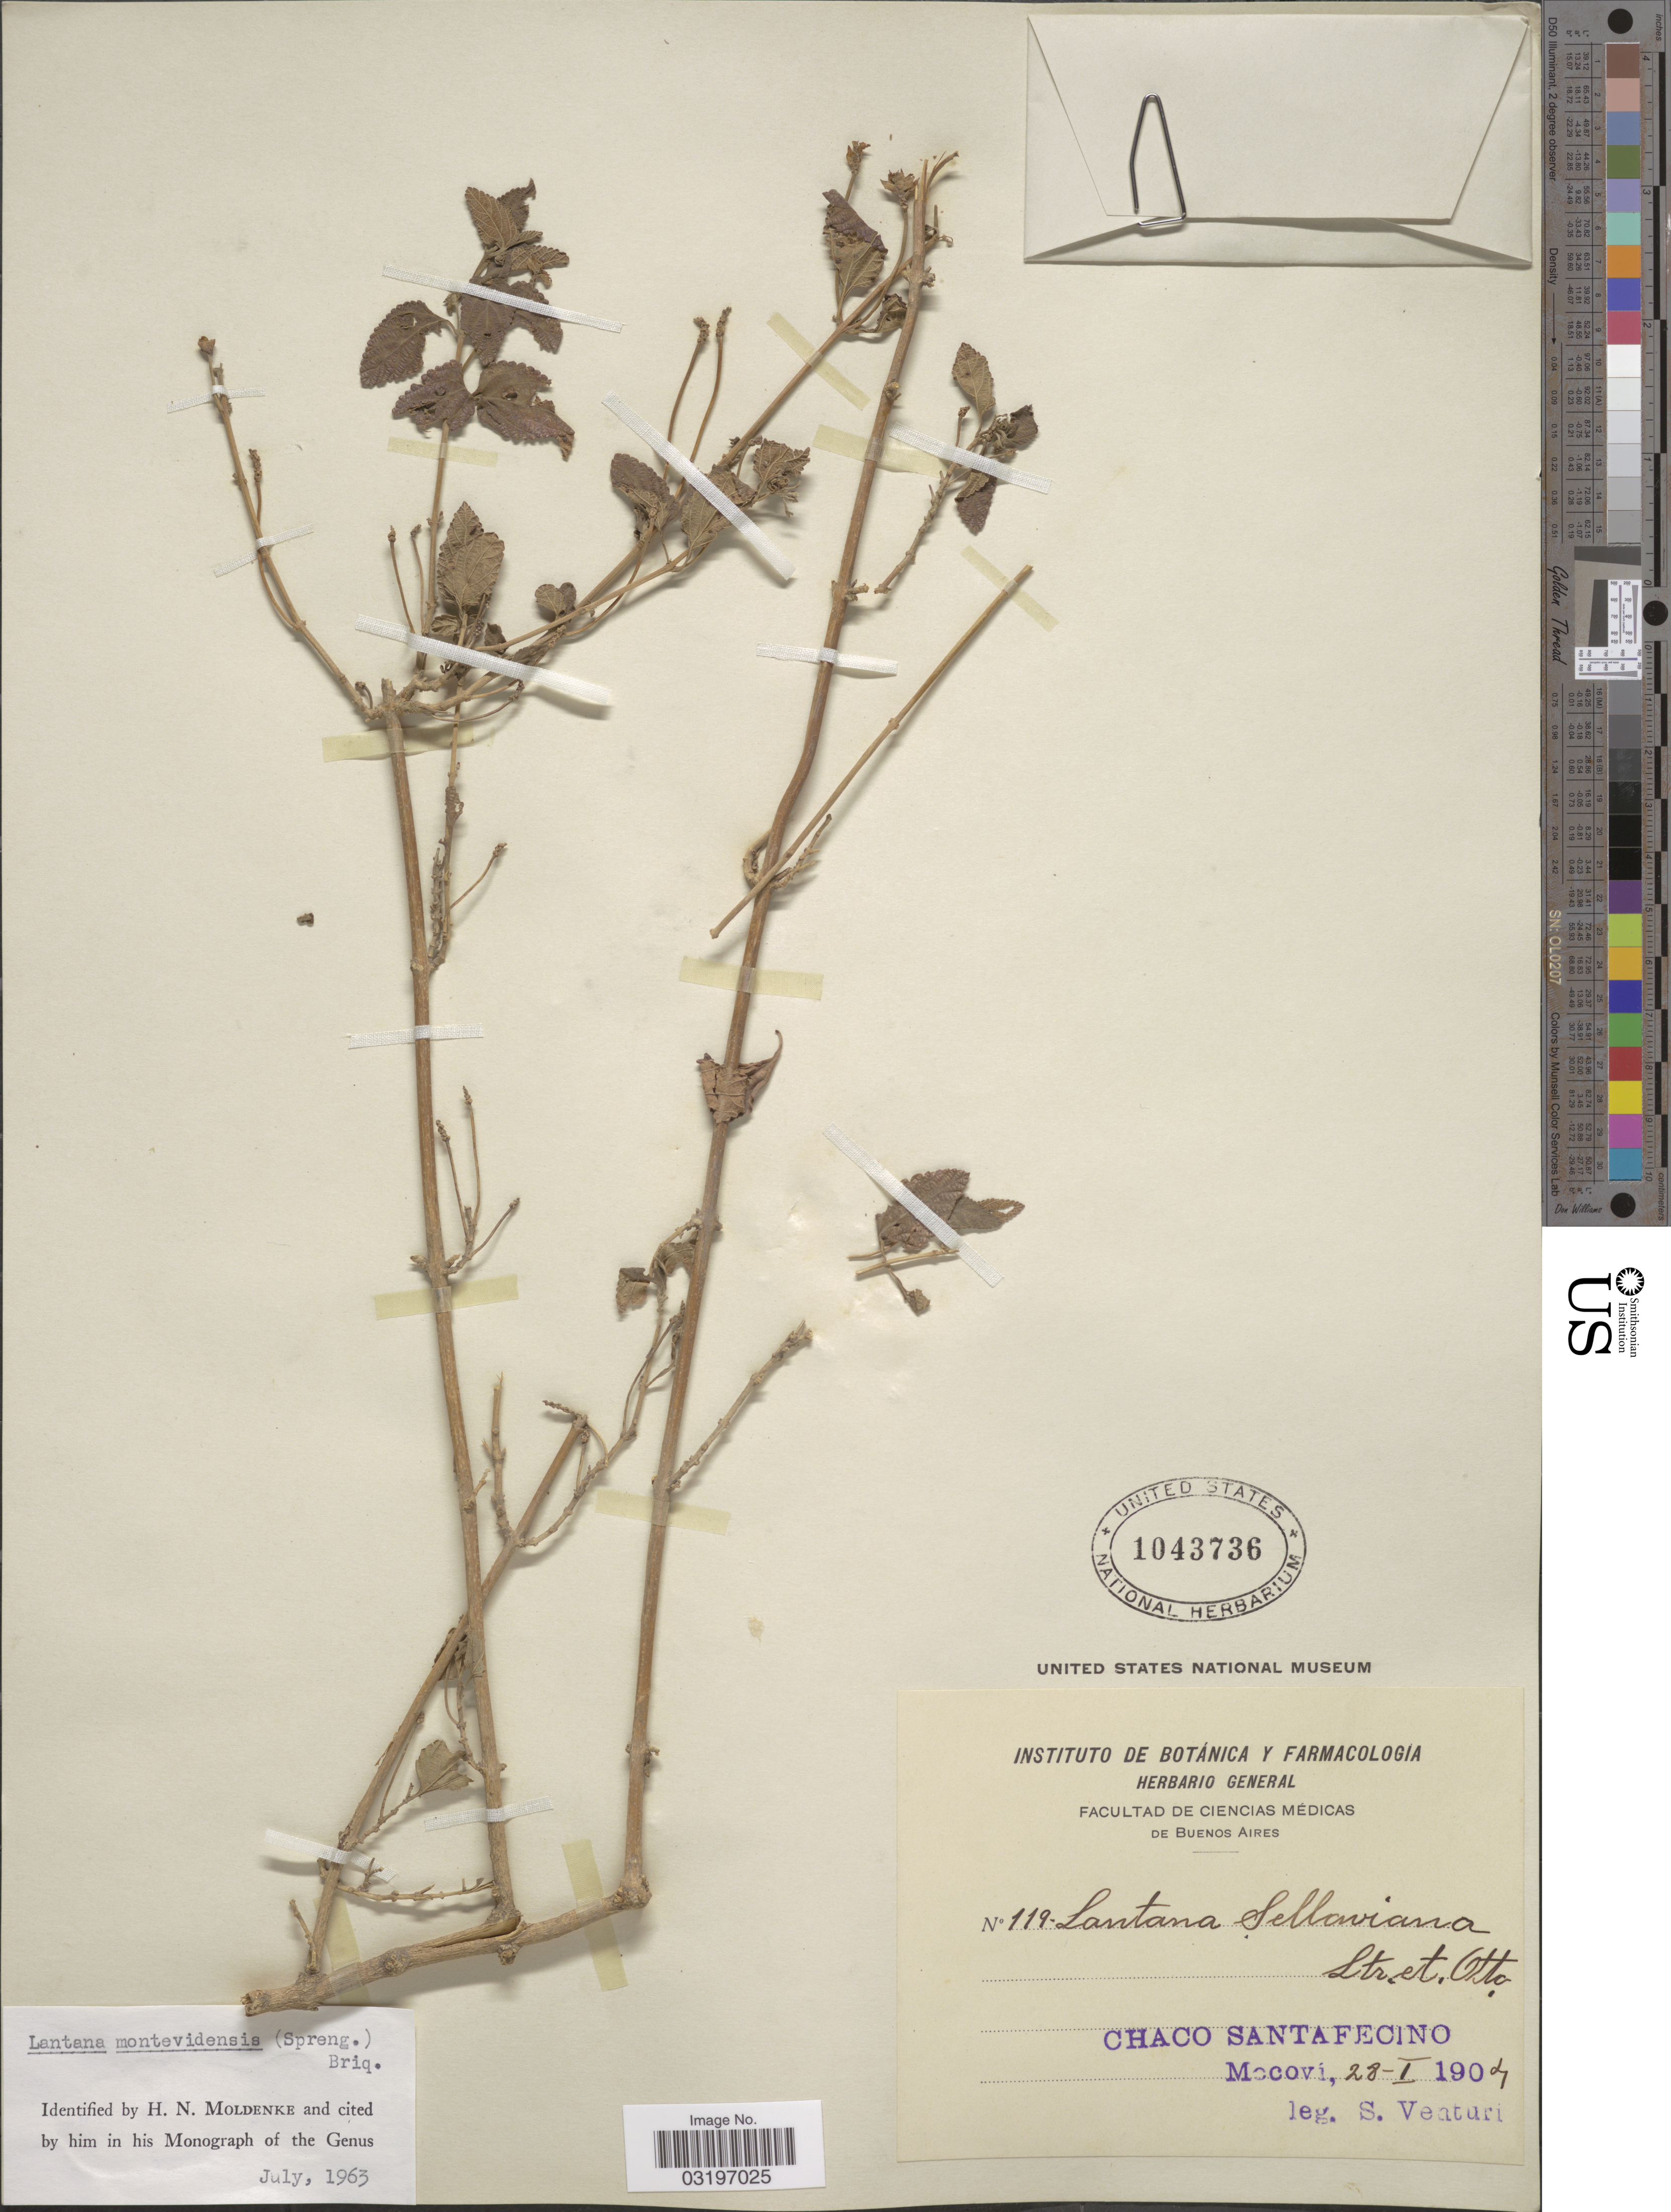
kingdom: Plantae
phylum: Tracheophyta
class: Magnoliopsida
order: Lamiales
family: Verbenaceae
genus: Lantana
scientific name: Lantana montevidensis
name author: (Spreng.) Briq.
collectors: S. Venturi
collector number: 119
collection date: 1904-01-28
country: Argentina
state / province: Chaco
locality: Chaco Santafecino. Mocovi.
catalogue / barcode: US 1043736